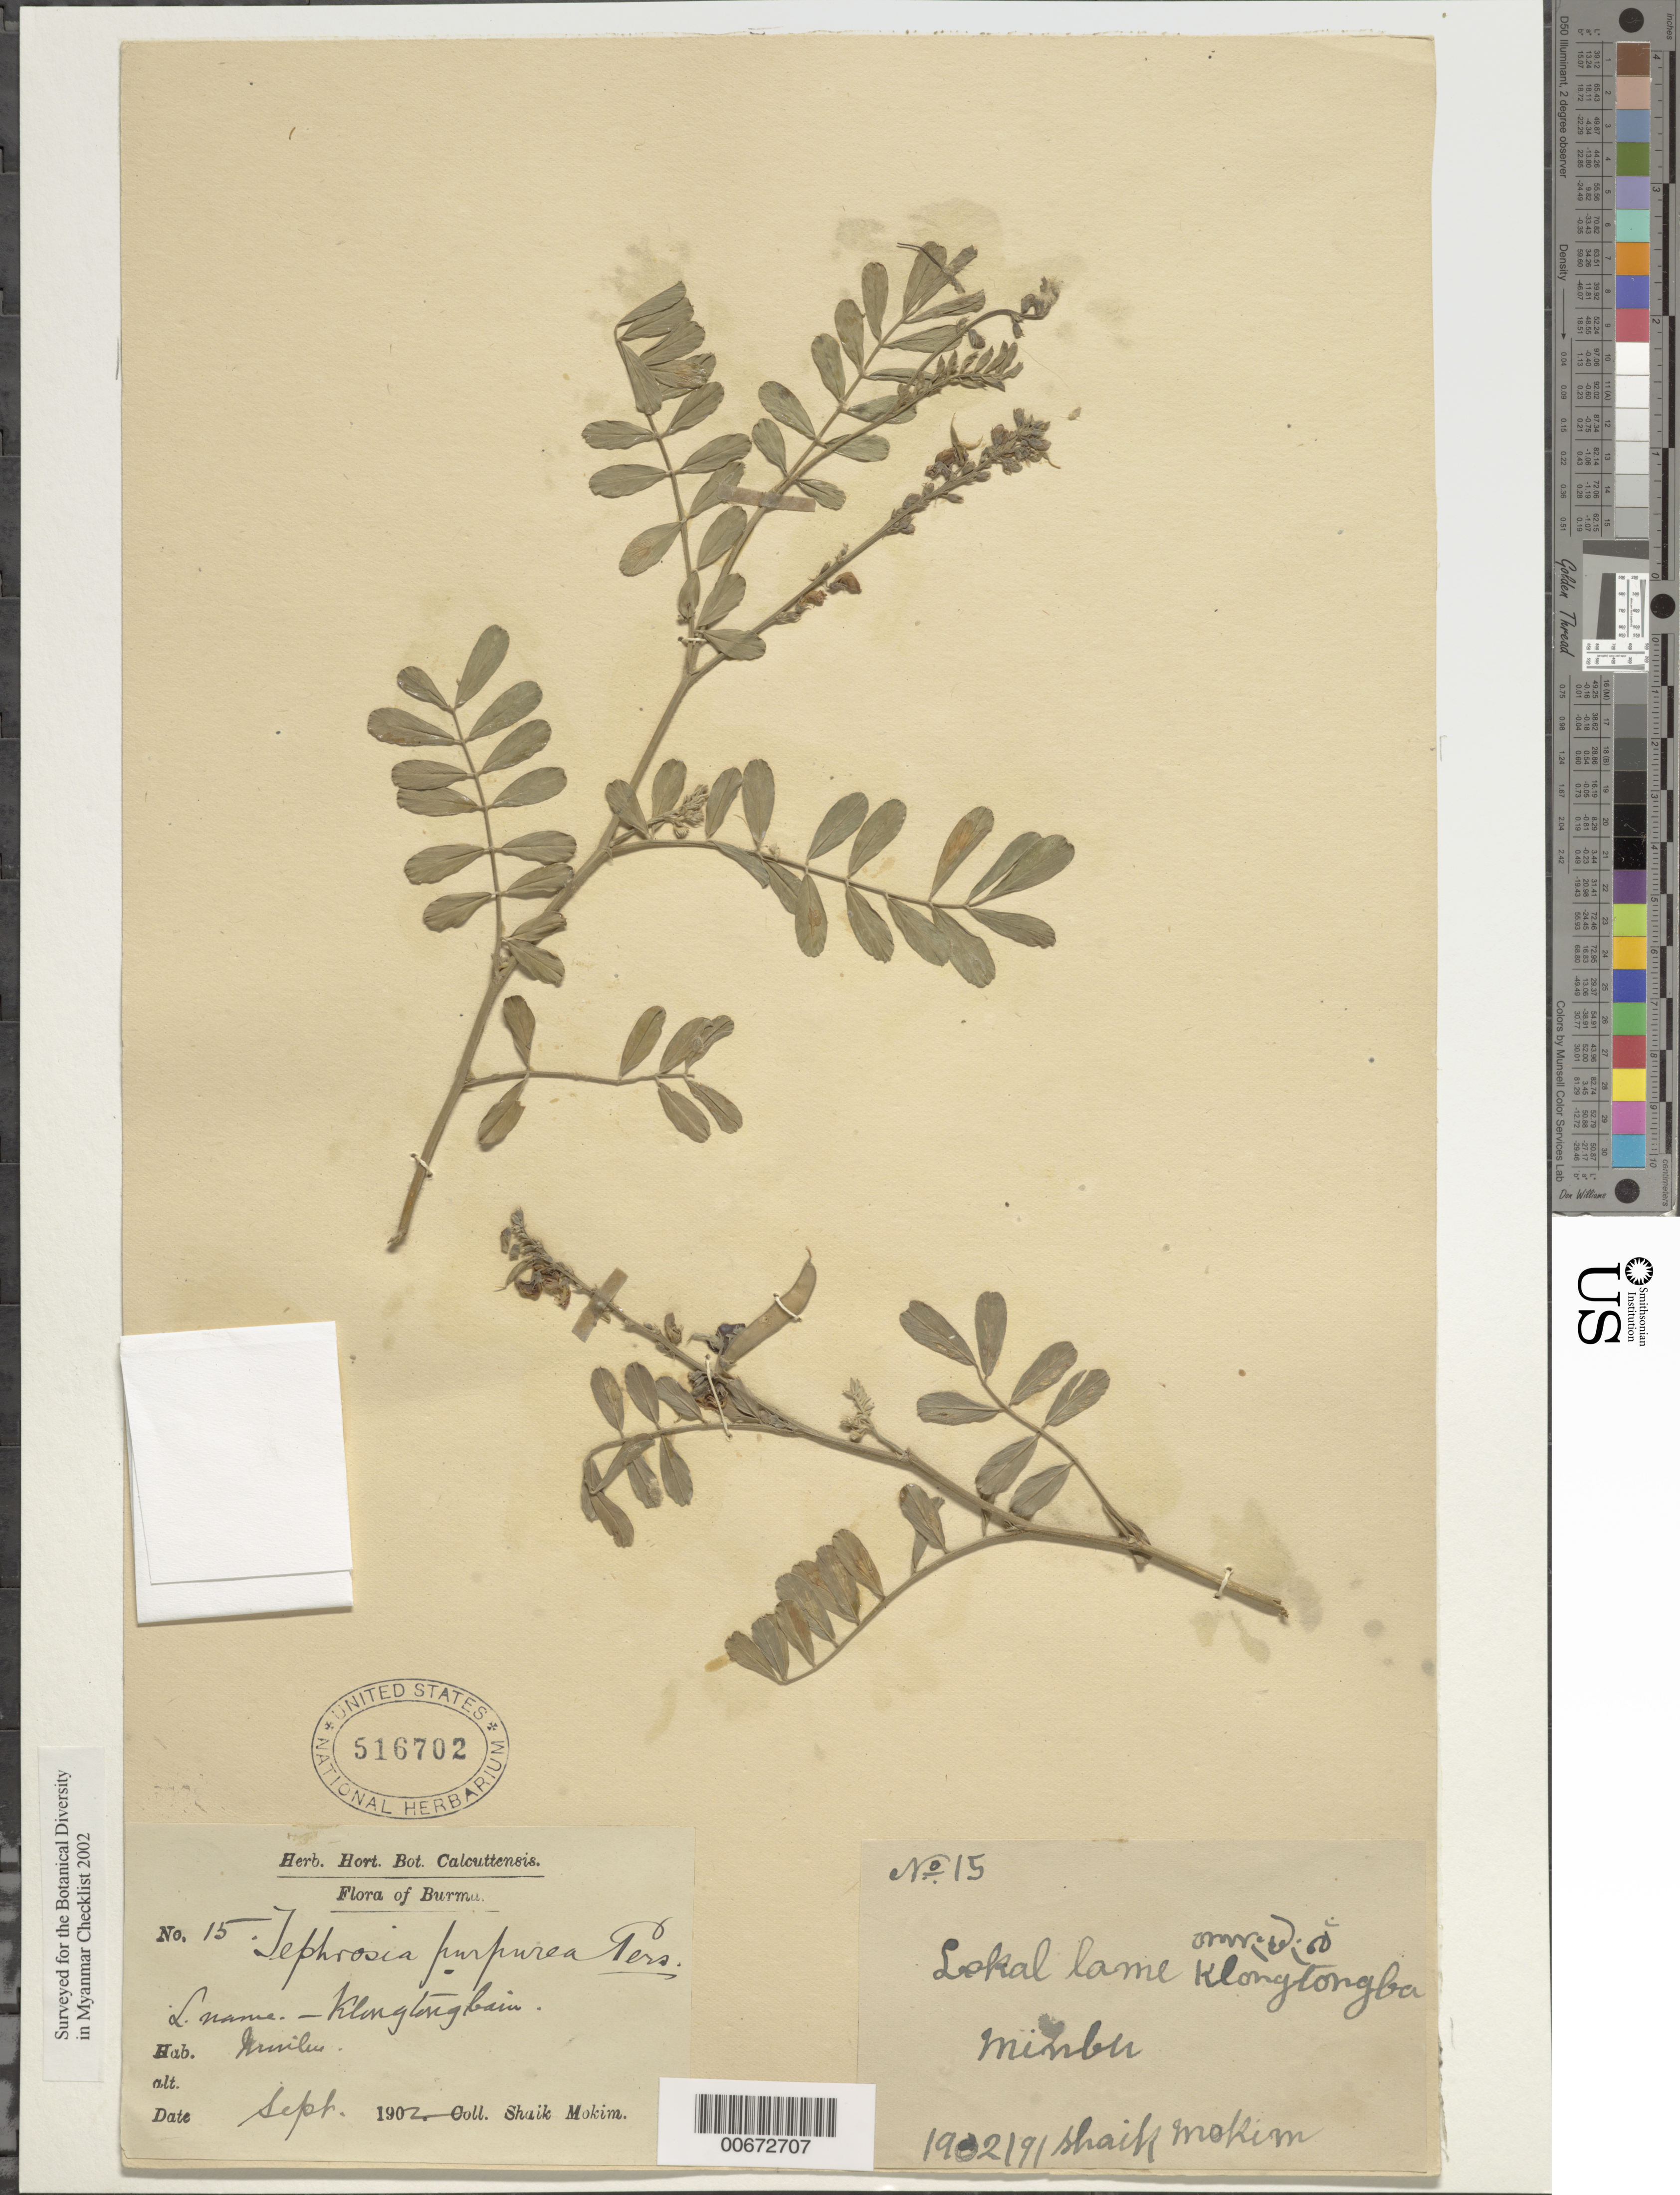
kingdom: Plantae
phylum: Tracheophyta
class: Magnoliopsida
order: Fabales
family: Fabaceae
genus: Tephrosia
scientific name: Tephrosia purpurea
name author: (L.) Pers.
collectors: S. Mokim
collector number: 15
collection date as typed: Sep 1902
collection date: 1902-09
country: Myanmar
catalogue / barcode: US 516702